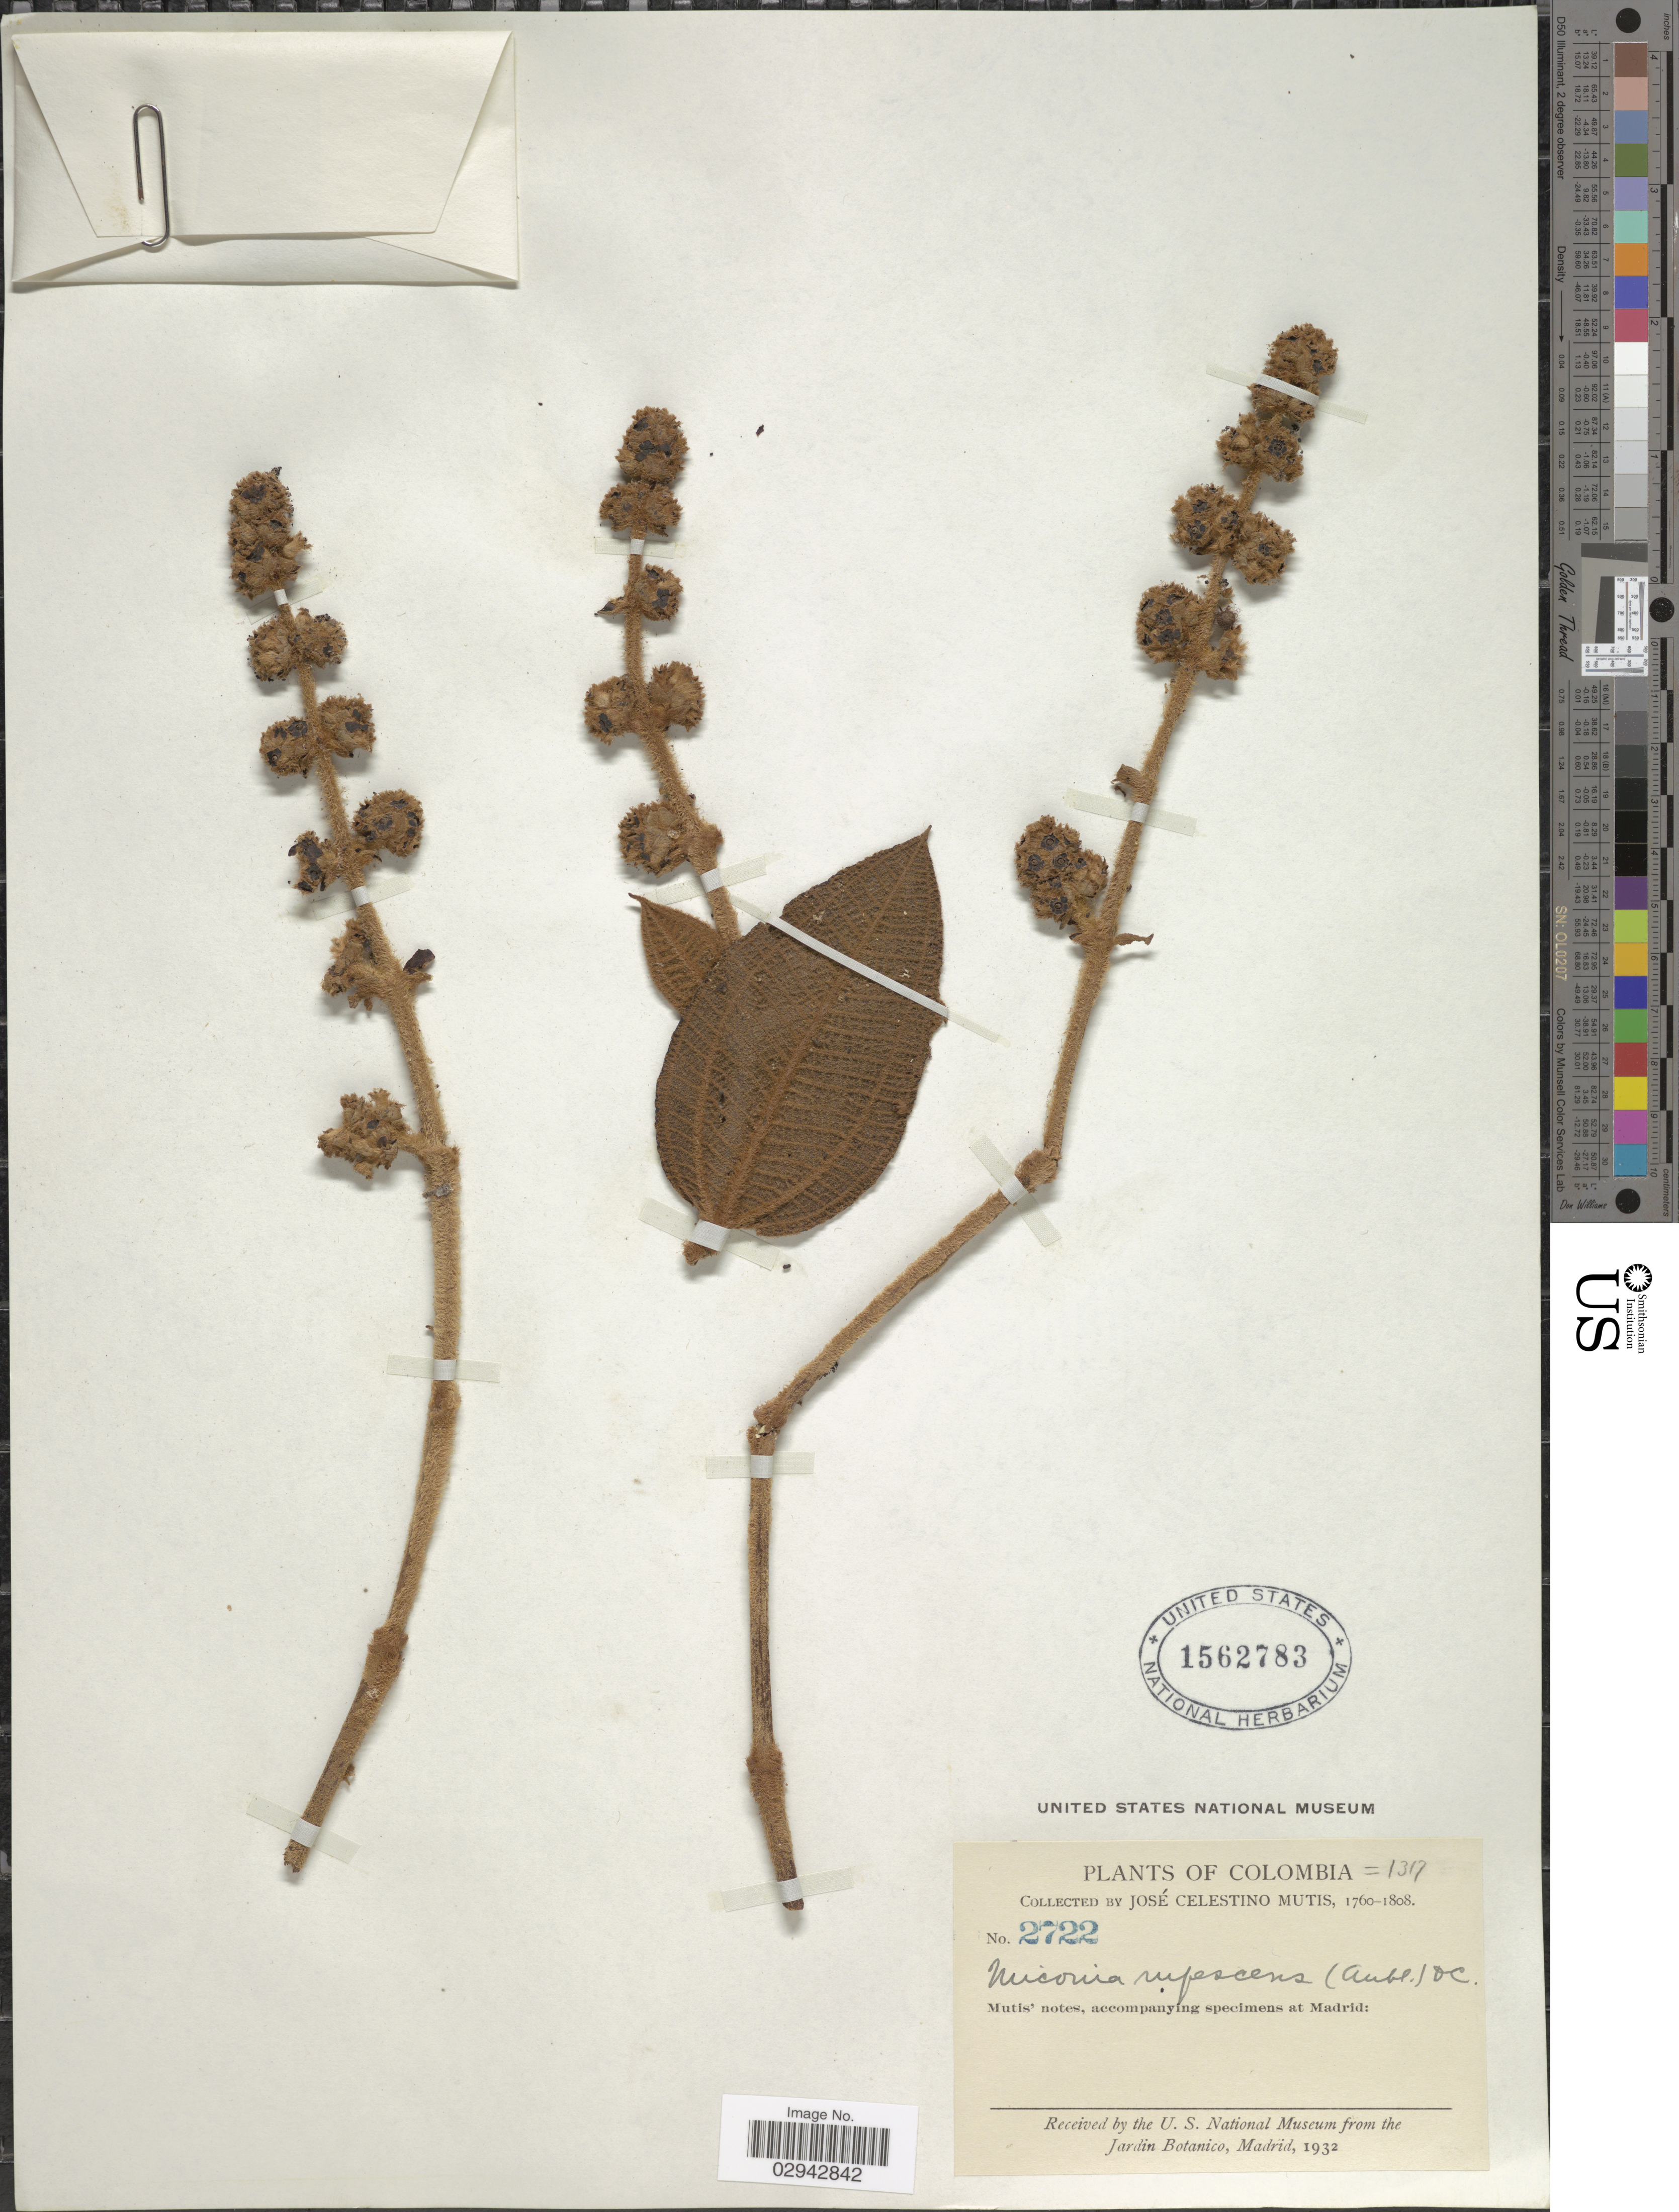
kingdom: Plantae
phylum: Tracheophyta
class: Magnoliopsida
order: Myrtales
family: Melastomataceae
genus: Miconia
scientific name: Miconia rufescens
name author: (Aubl.) DC.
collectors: J. C. B. Mutis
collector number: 2722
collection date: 1760/1808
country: Colombia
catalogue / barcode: US 1562783